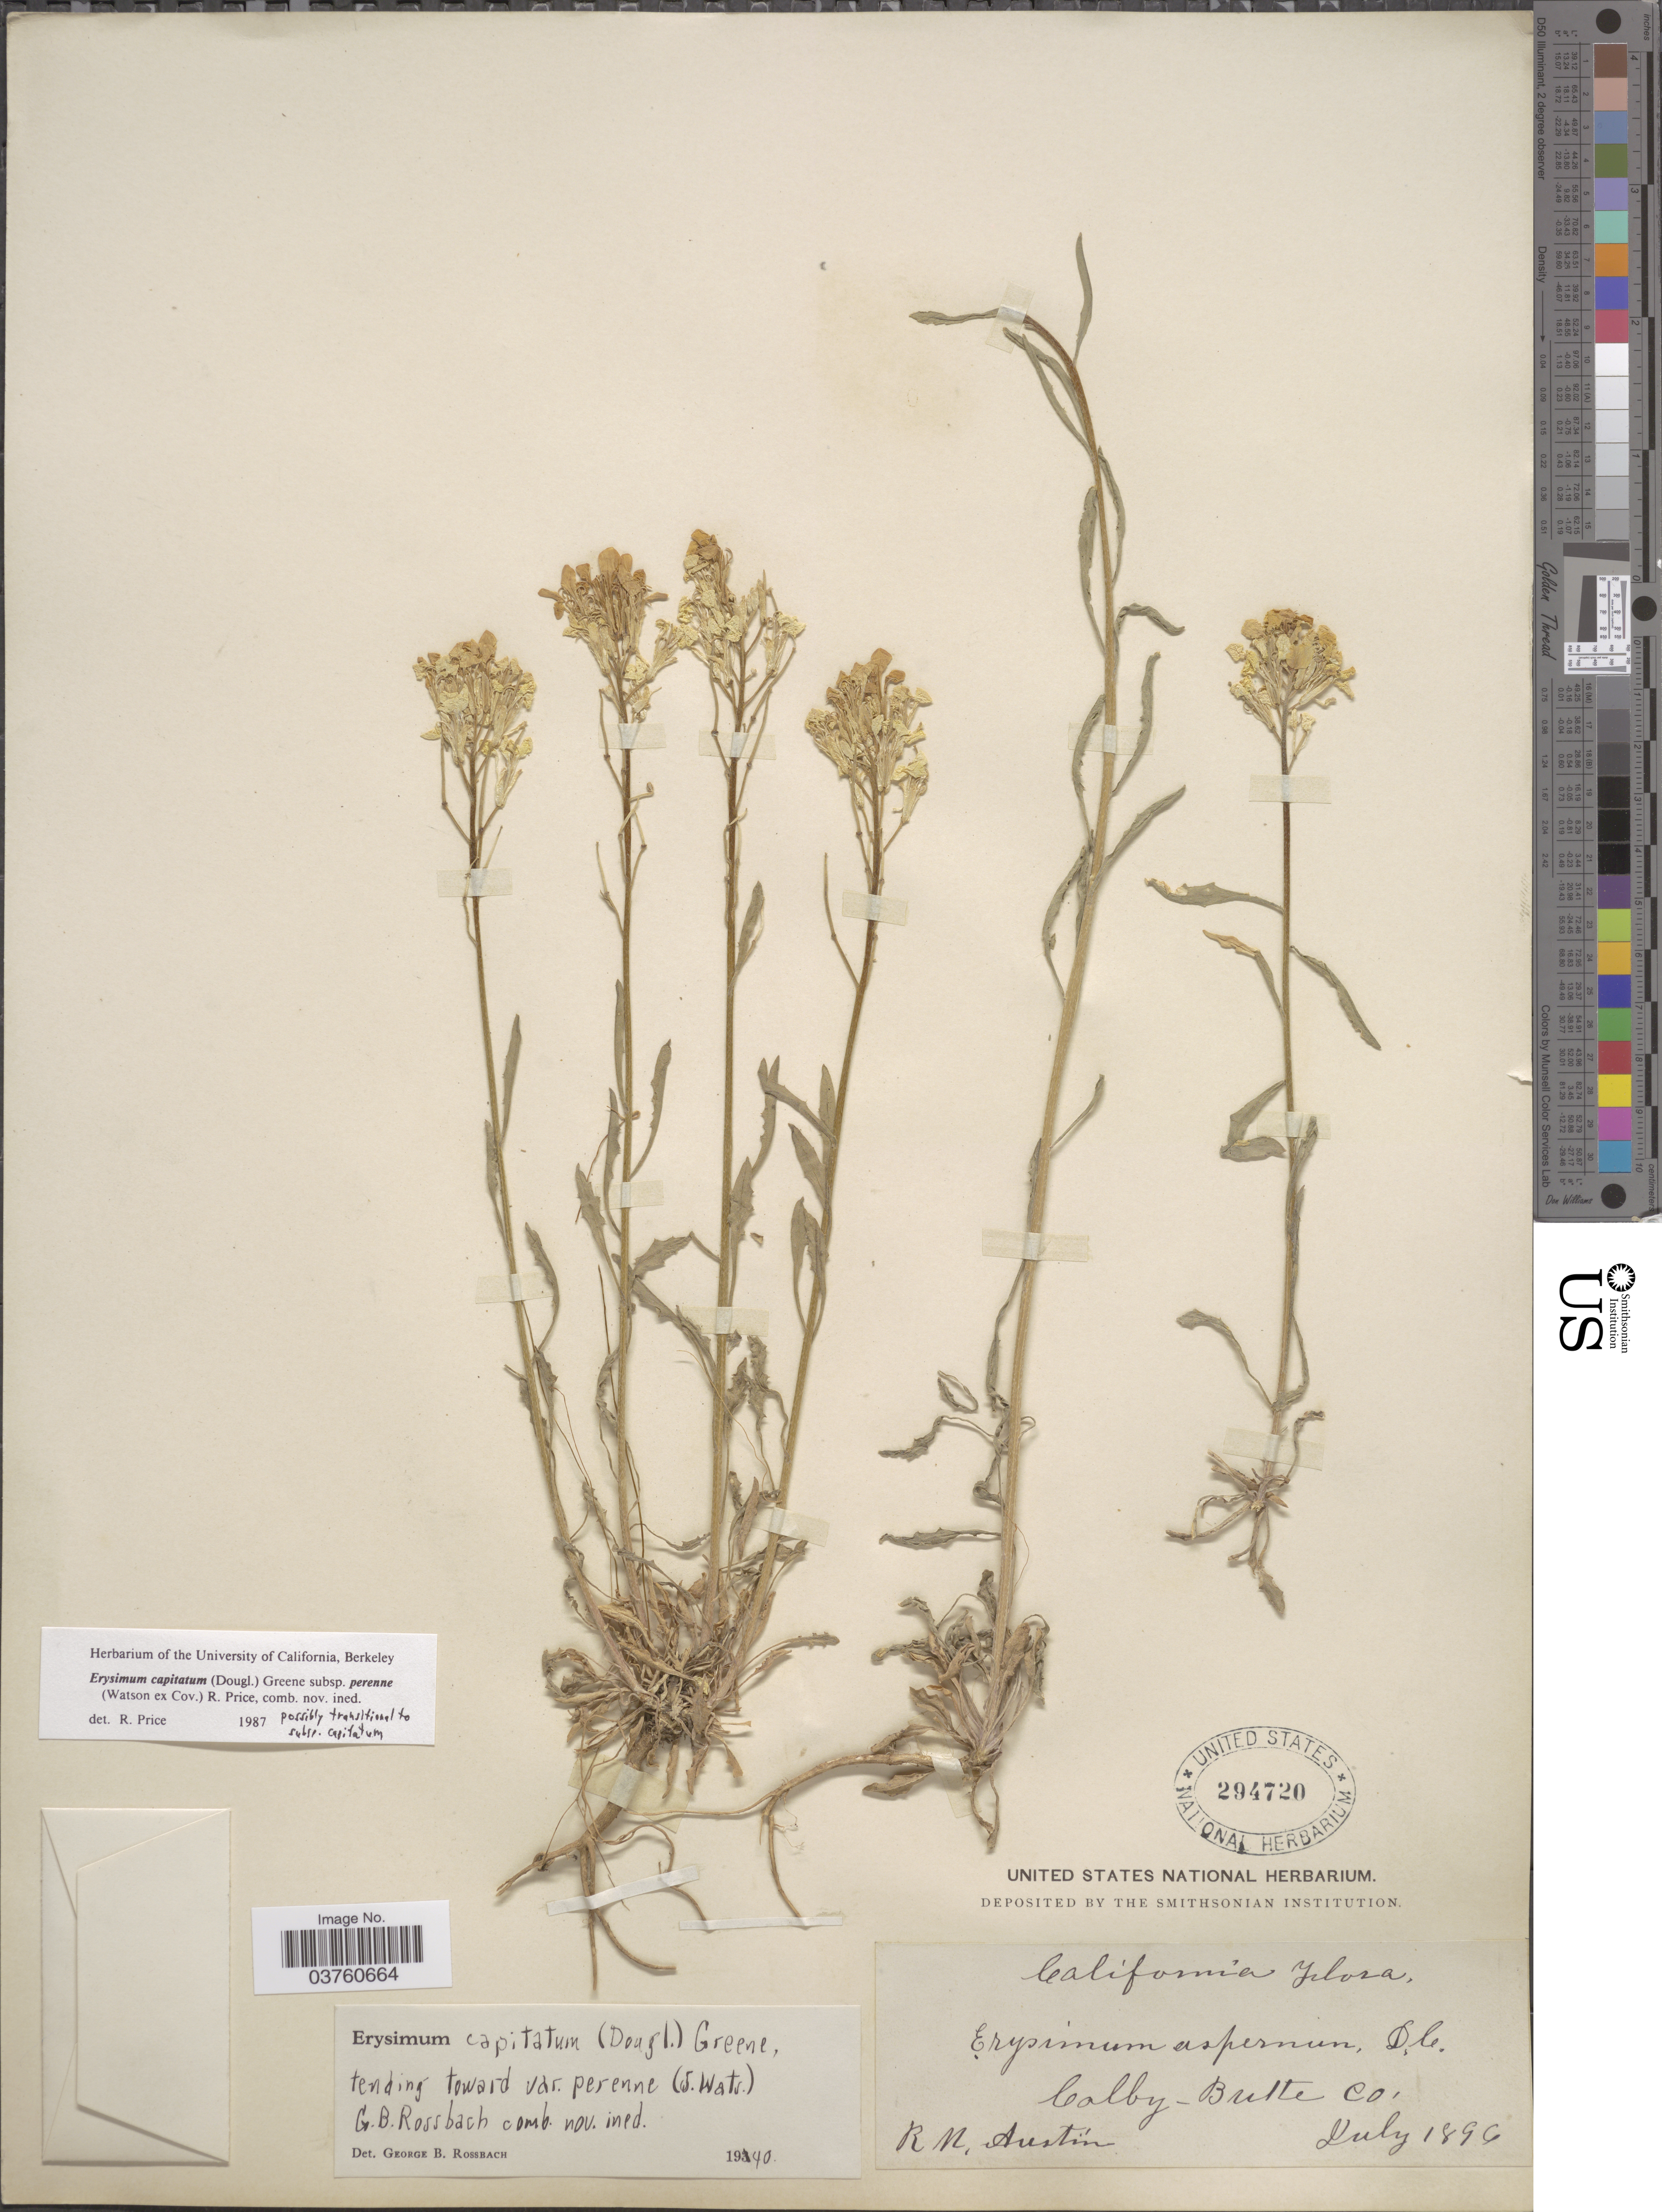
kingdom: Plantae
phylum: Tracheophyta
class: Magnoliopsida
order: Brassicales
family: Brassicaceae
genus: Erysimum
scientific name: Erysimum capitatum var. perenne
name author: (S. Watson ex Coville) R.J. Davis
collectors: R. Austin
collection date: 1894-07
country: United States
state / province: California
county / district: Butte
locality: Colby-Butte Co.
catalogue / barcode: US 294720